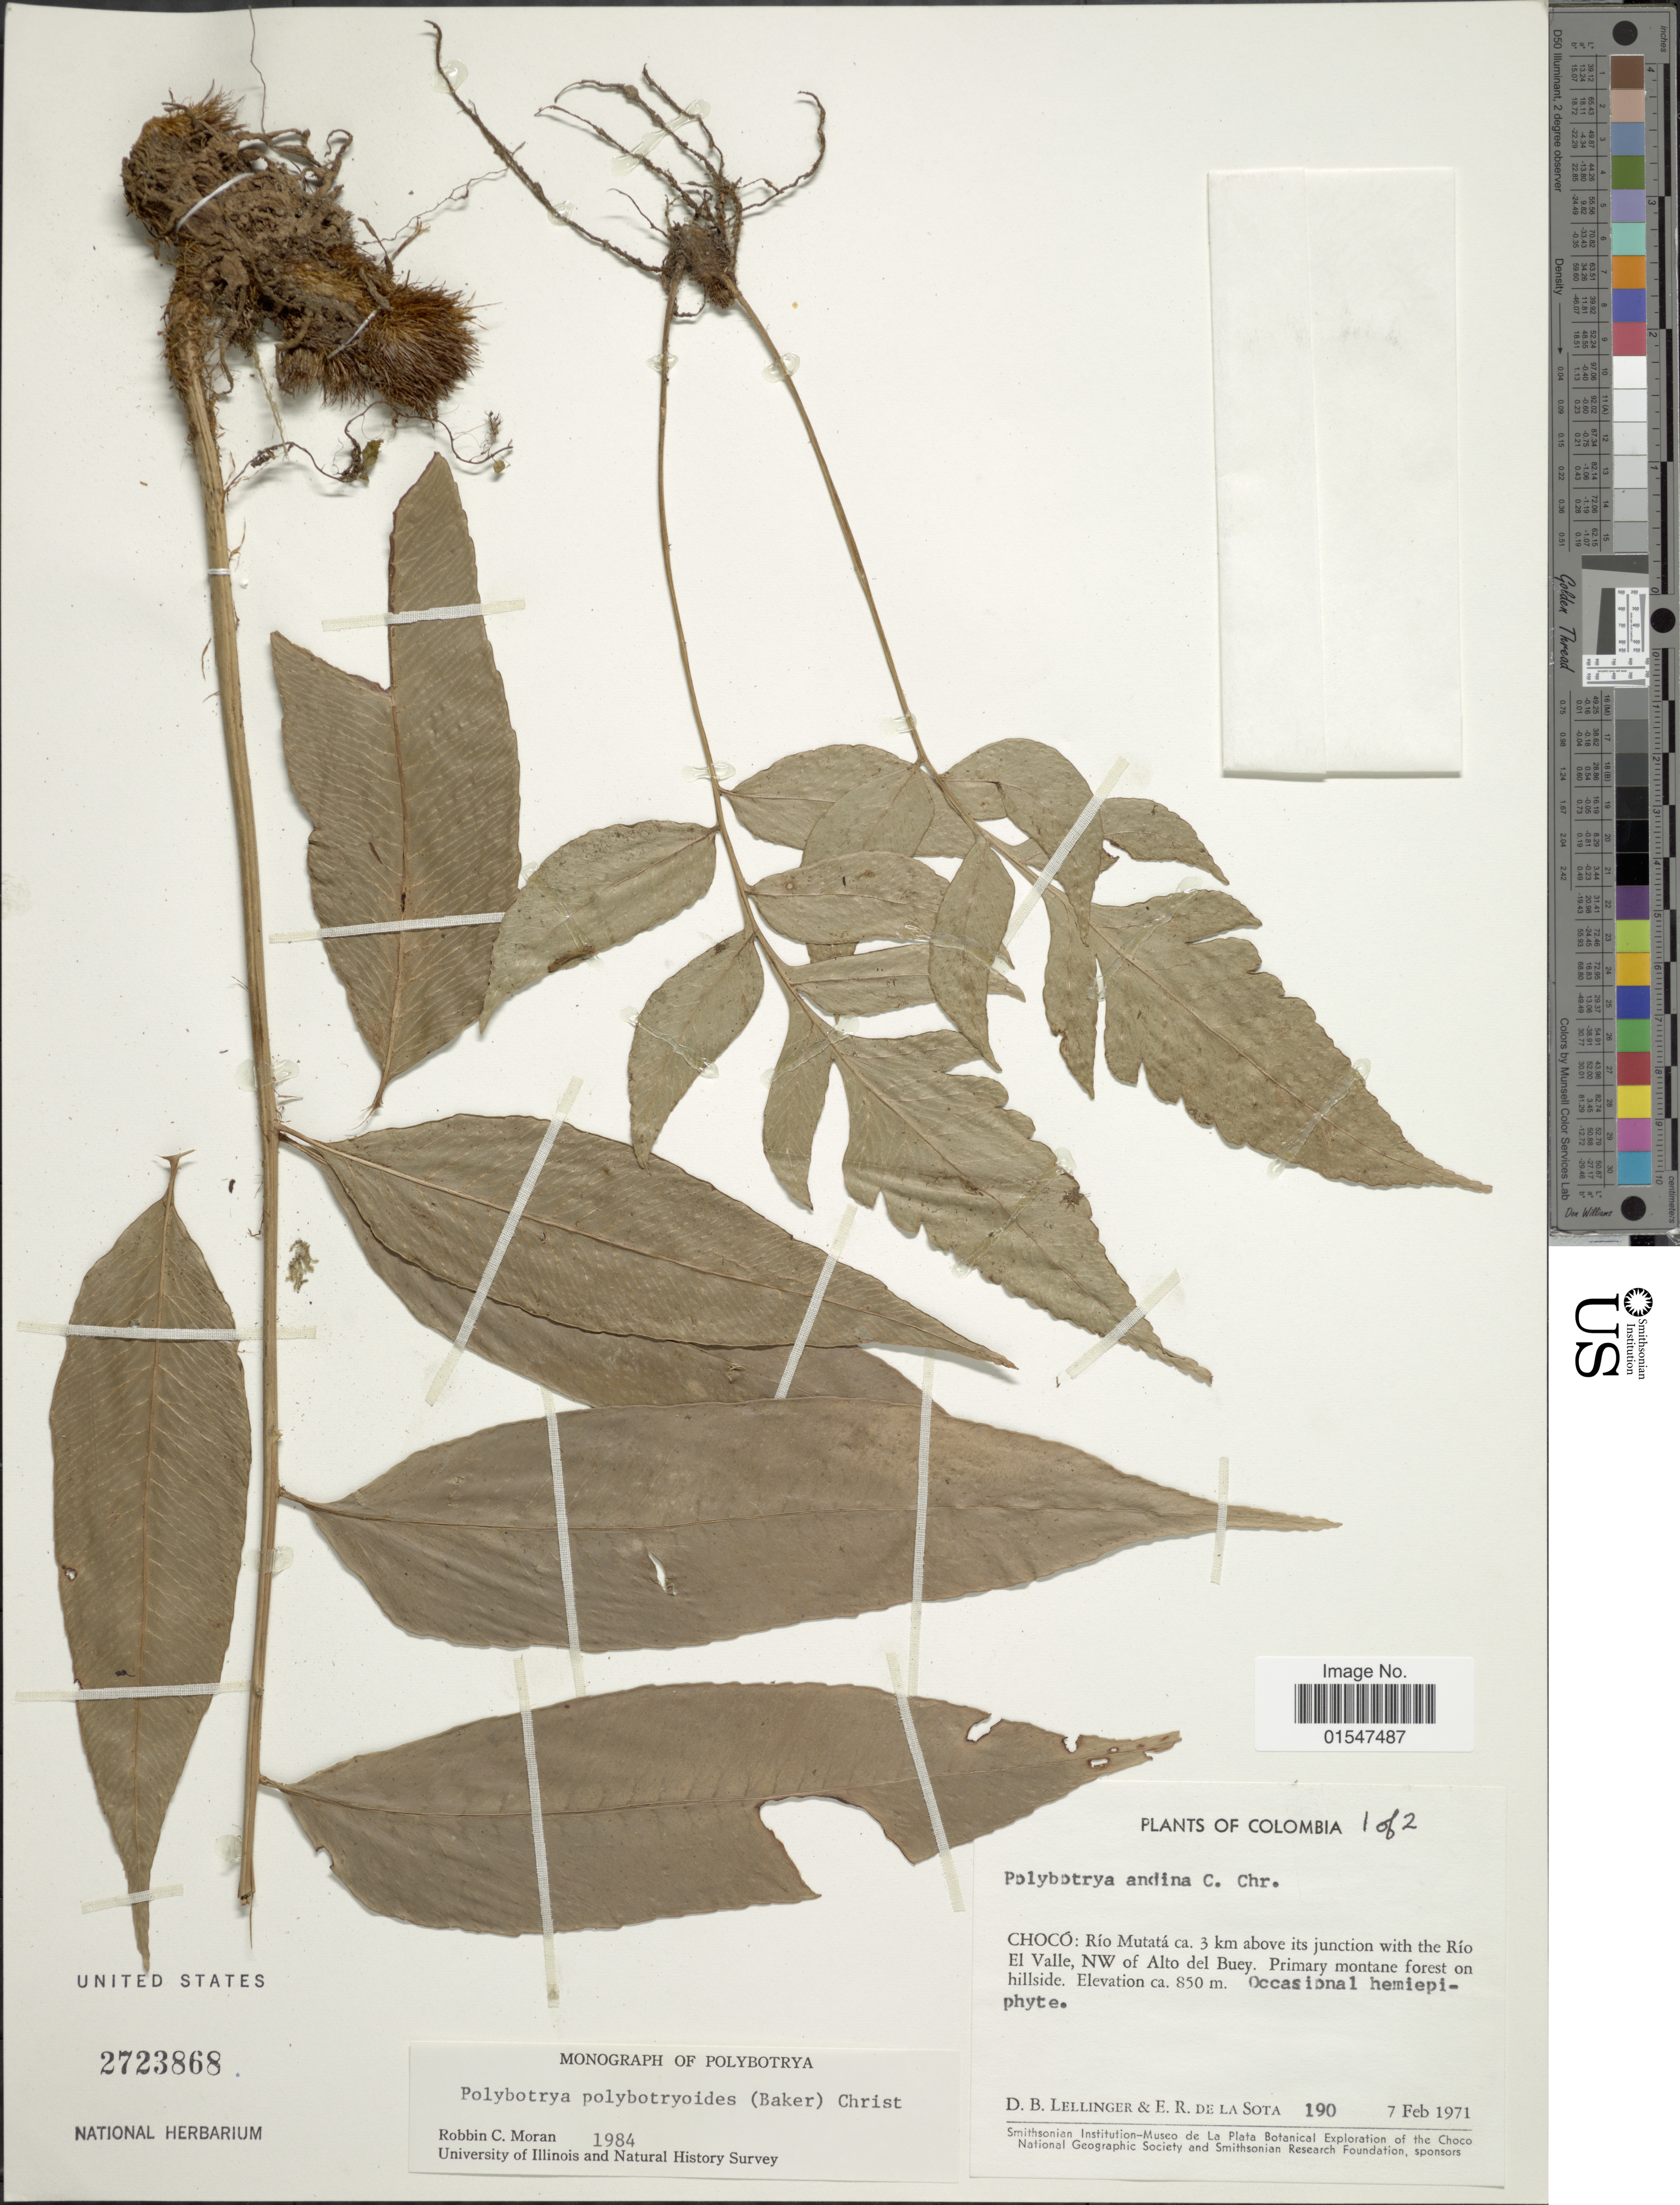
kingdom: Plantae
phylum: Tracheophyta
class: Polypodiopsida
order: Polypodiales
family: Dryopteridaceae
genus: Polybotrya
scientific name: Polybotrya polybotryoides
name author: (Baker) Christ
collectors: D. B. Lellinger & E. R. de la Sota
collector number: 190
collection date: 1971-02-19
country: Colombia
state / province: Chocó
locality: Colombia, Río Mutatá ca. 3 km above its junction with the Río El Valle, NW of Alto del Buey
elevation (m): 850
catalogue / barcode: US 2723868